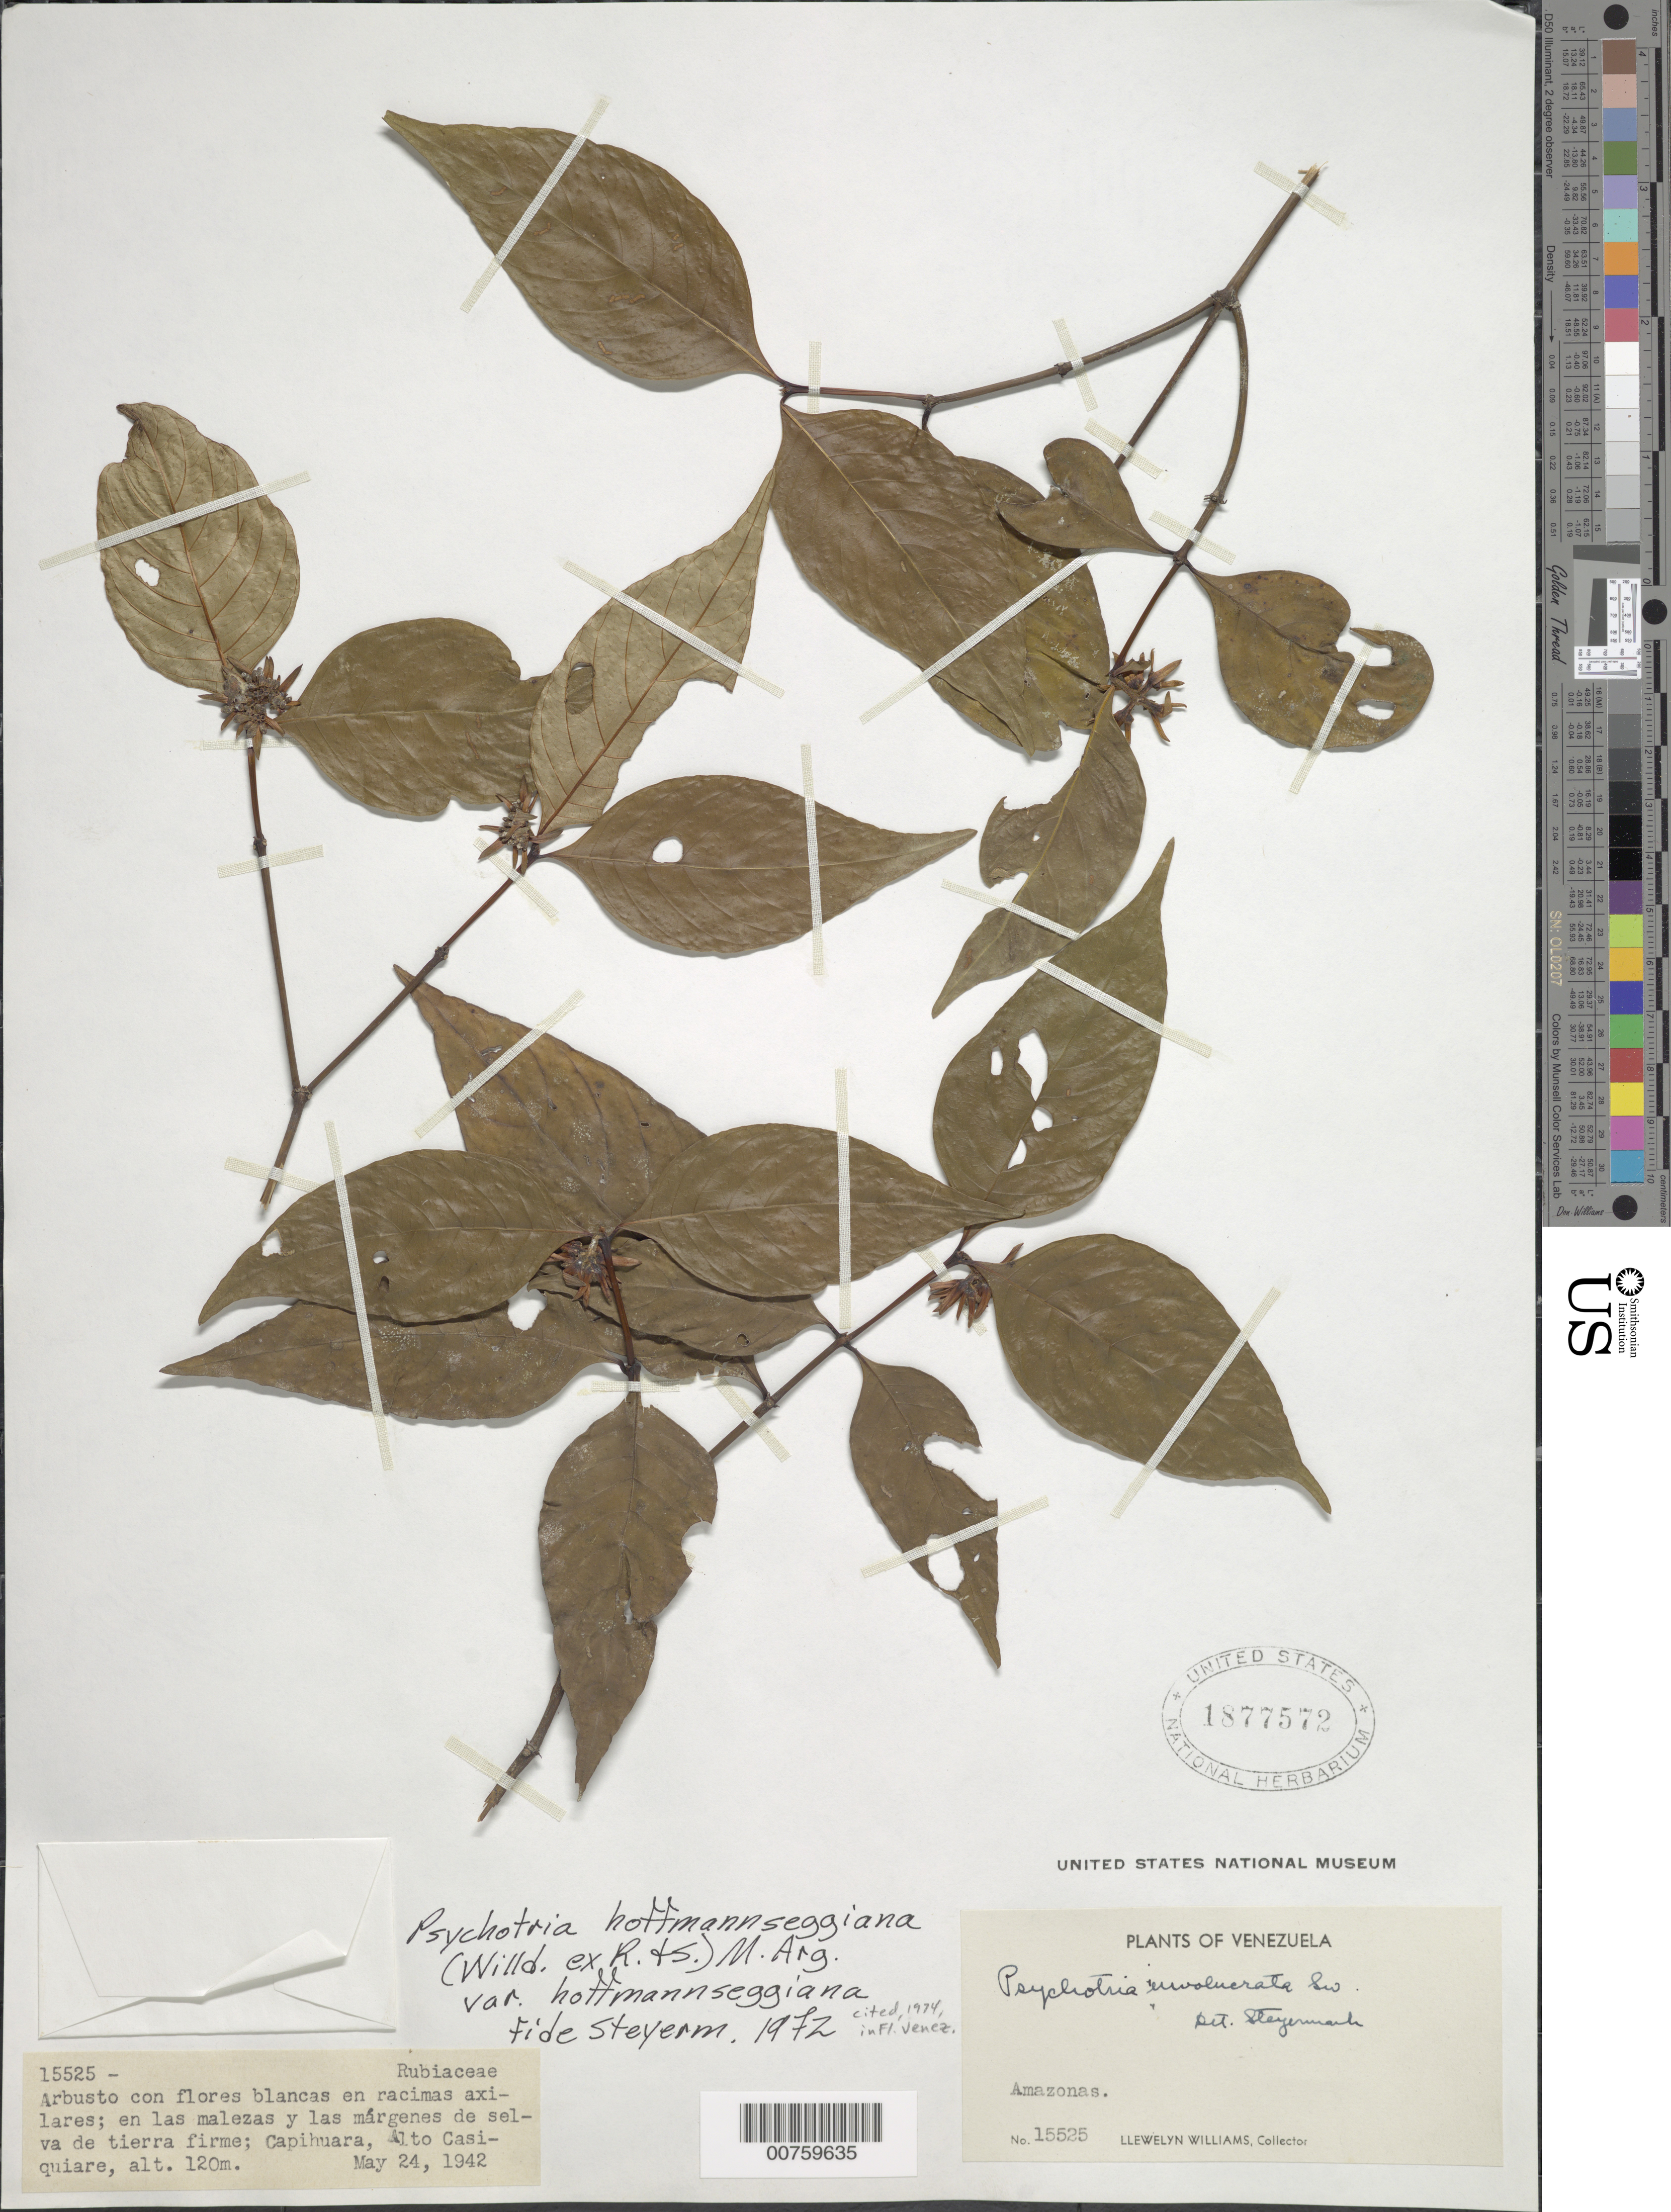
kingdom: Plantae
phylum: Tracheophyta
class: Magnoliopsida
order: Gentianales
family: Rubiaceae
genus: Psychotria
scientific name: Psychotria hoffmannseggiana var. hoffmanneseggiana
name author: (Willd. ex Roem. & Schult.) Müll. Arg.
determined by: Steyermark, Julian A., (VEN)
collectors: Ll. Williams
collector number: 15525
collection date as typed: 24-May-42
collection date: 1942-05-24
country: Venezuela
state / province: Amazonas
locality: Capihuara, Alto Casiquiare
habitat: Malezas y las margenes de selva d tierra firme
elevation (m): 120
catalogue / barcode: US 1877572